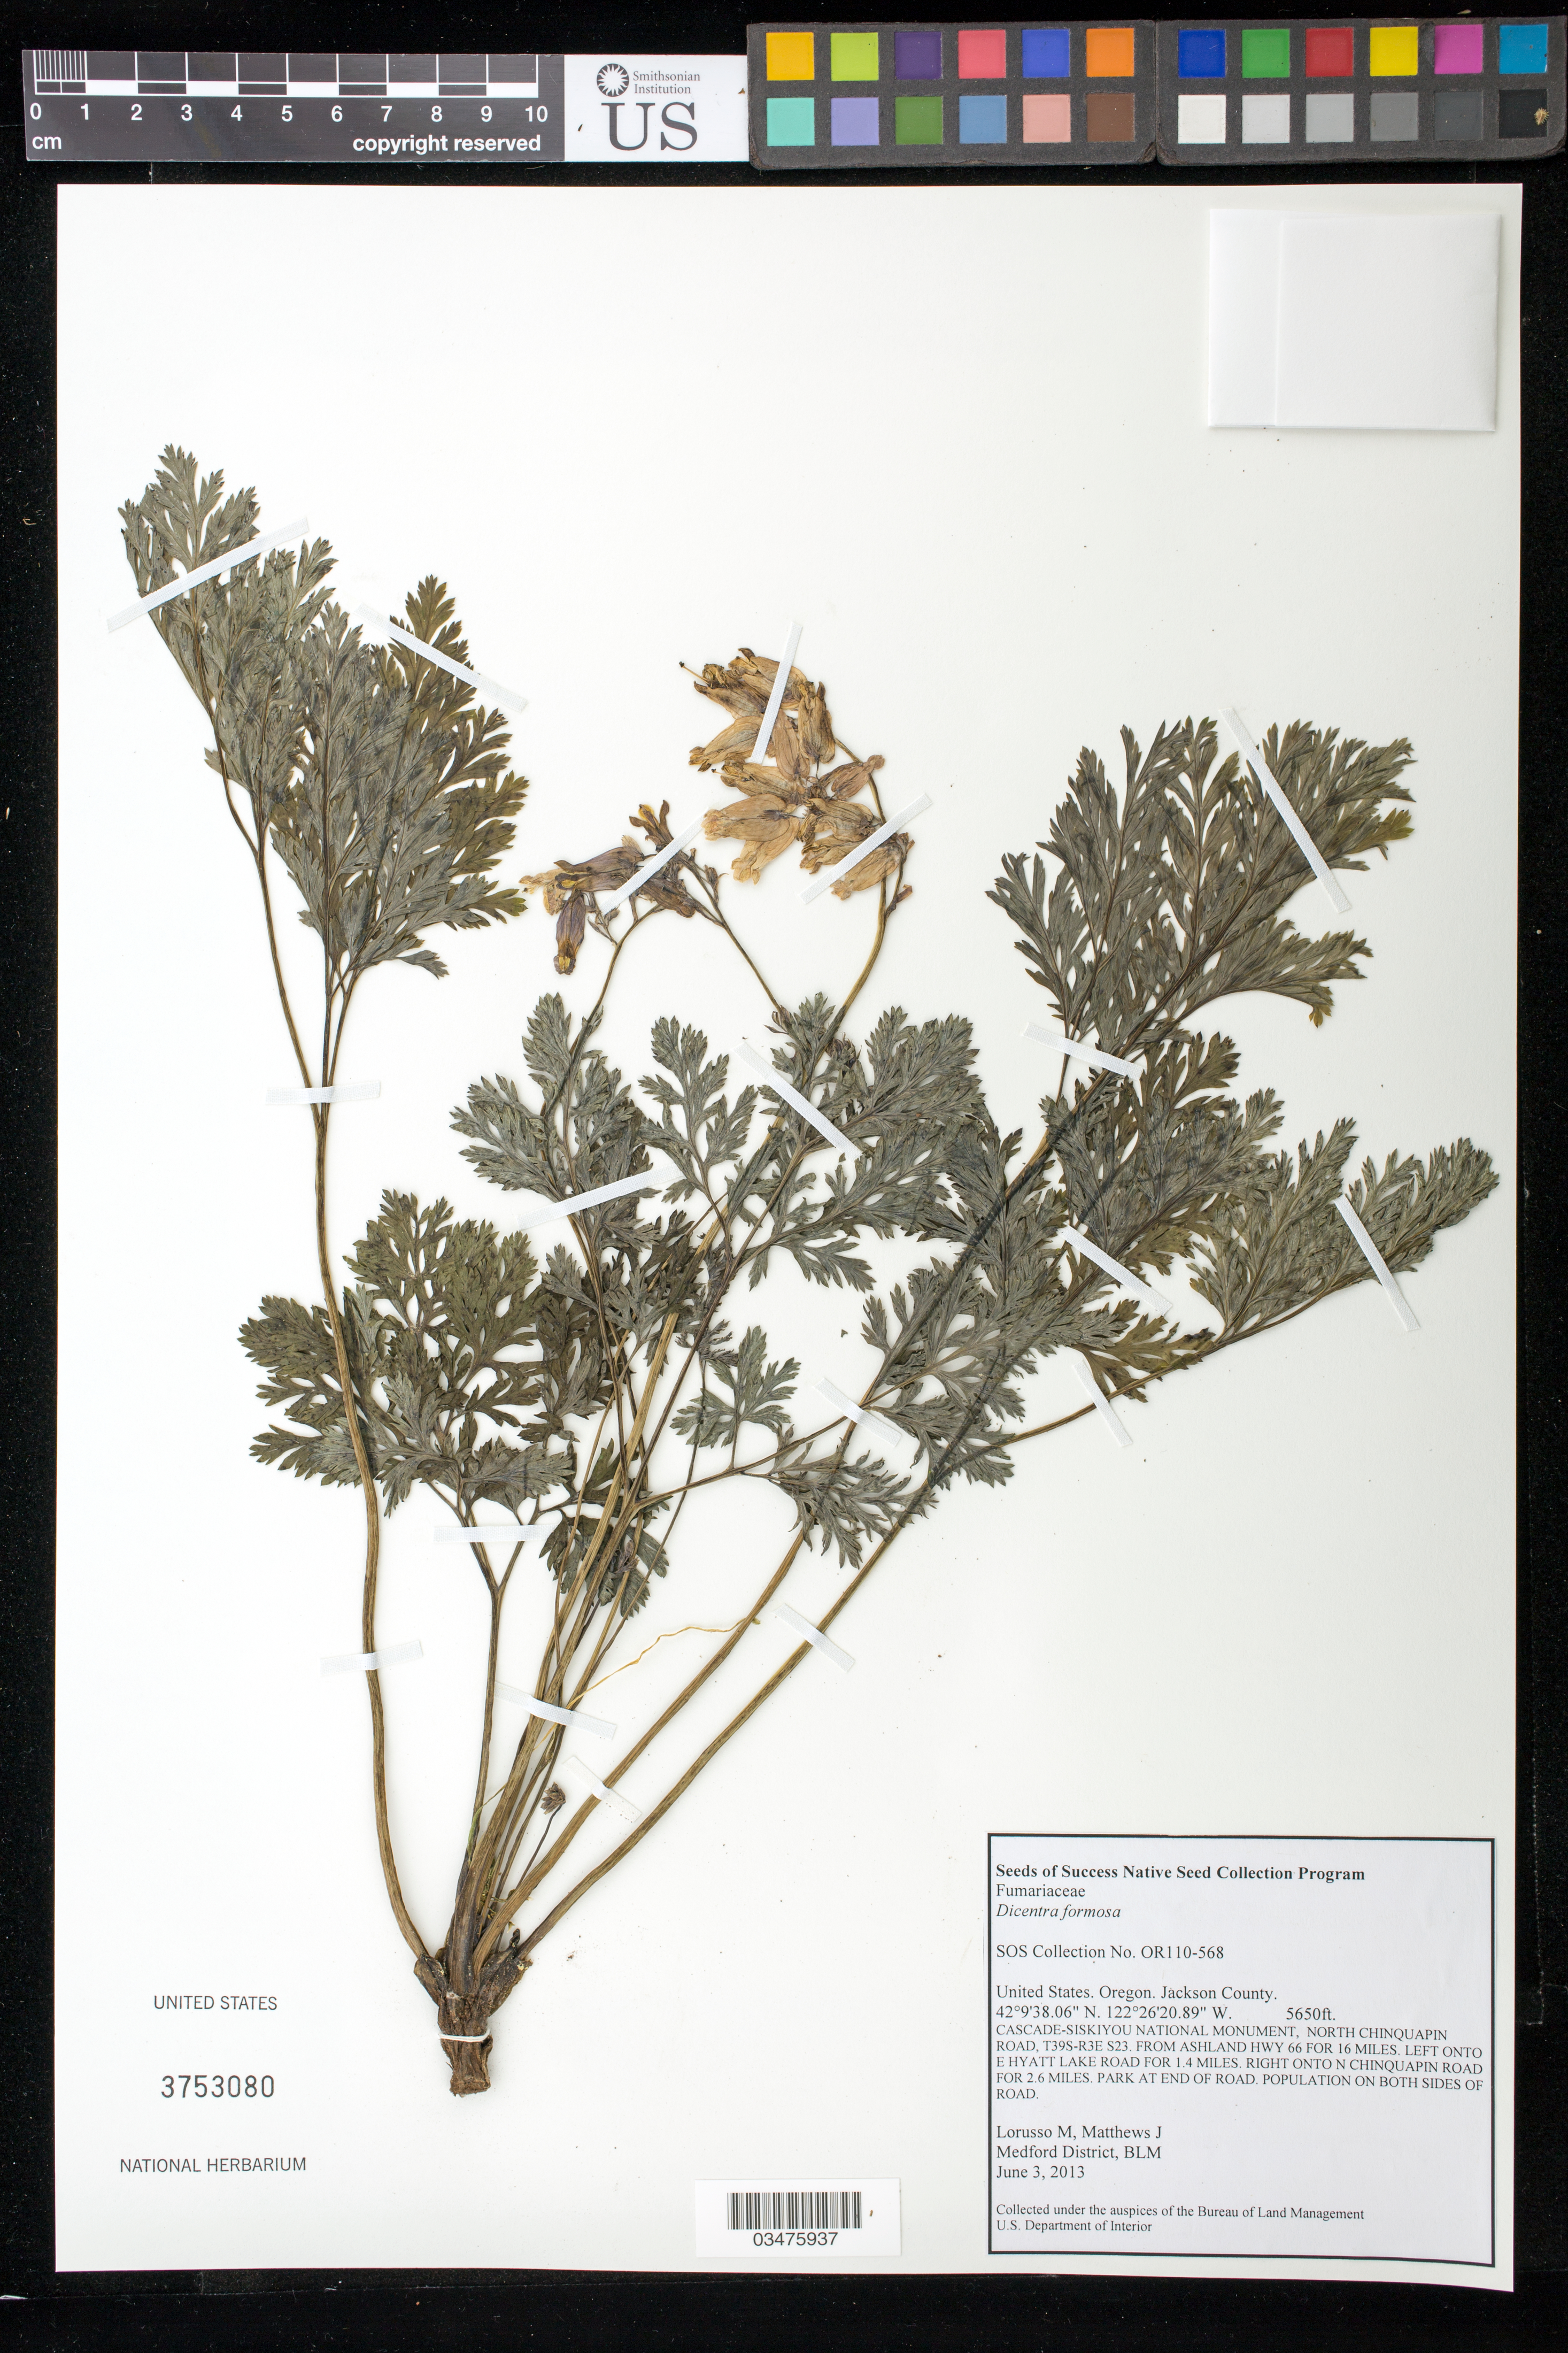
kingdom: Plantae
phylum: Tracheophyta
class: Magnoliopsida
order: Ranunculales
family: Papaveraceae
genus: Dicentra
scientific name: Dicentra formosa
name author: (Haw.) Walp.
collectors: M. Lorusso & J. Matthews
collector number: OR110-568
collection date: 2013-06-03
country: United States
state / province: Oregon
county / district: Jackson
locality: Cascade Siskiyou National Monument. North Chinquapin Road.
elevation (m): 1722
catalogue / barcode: US 3753080